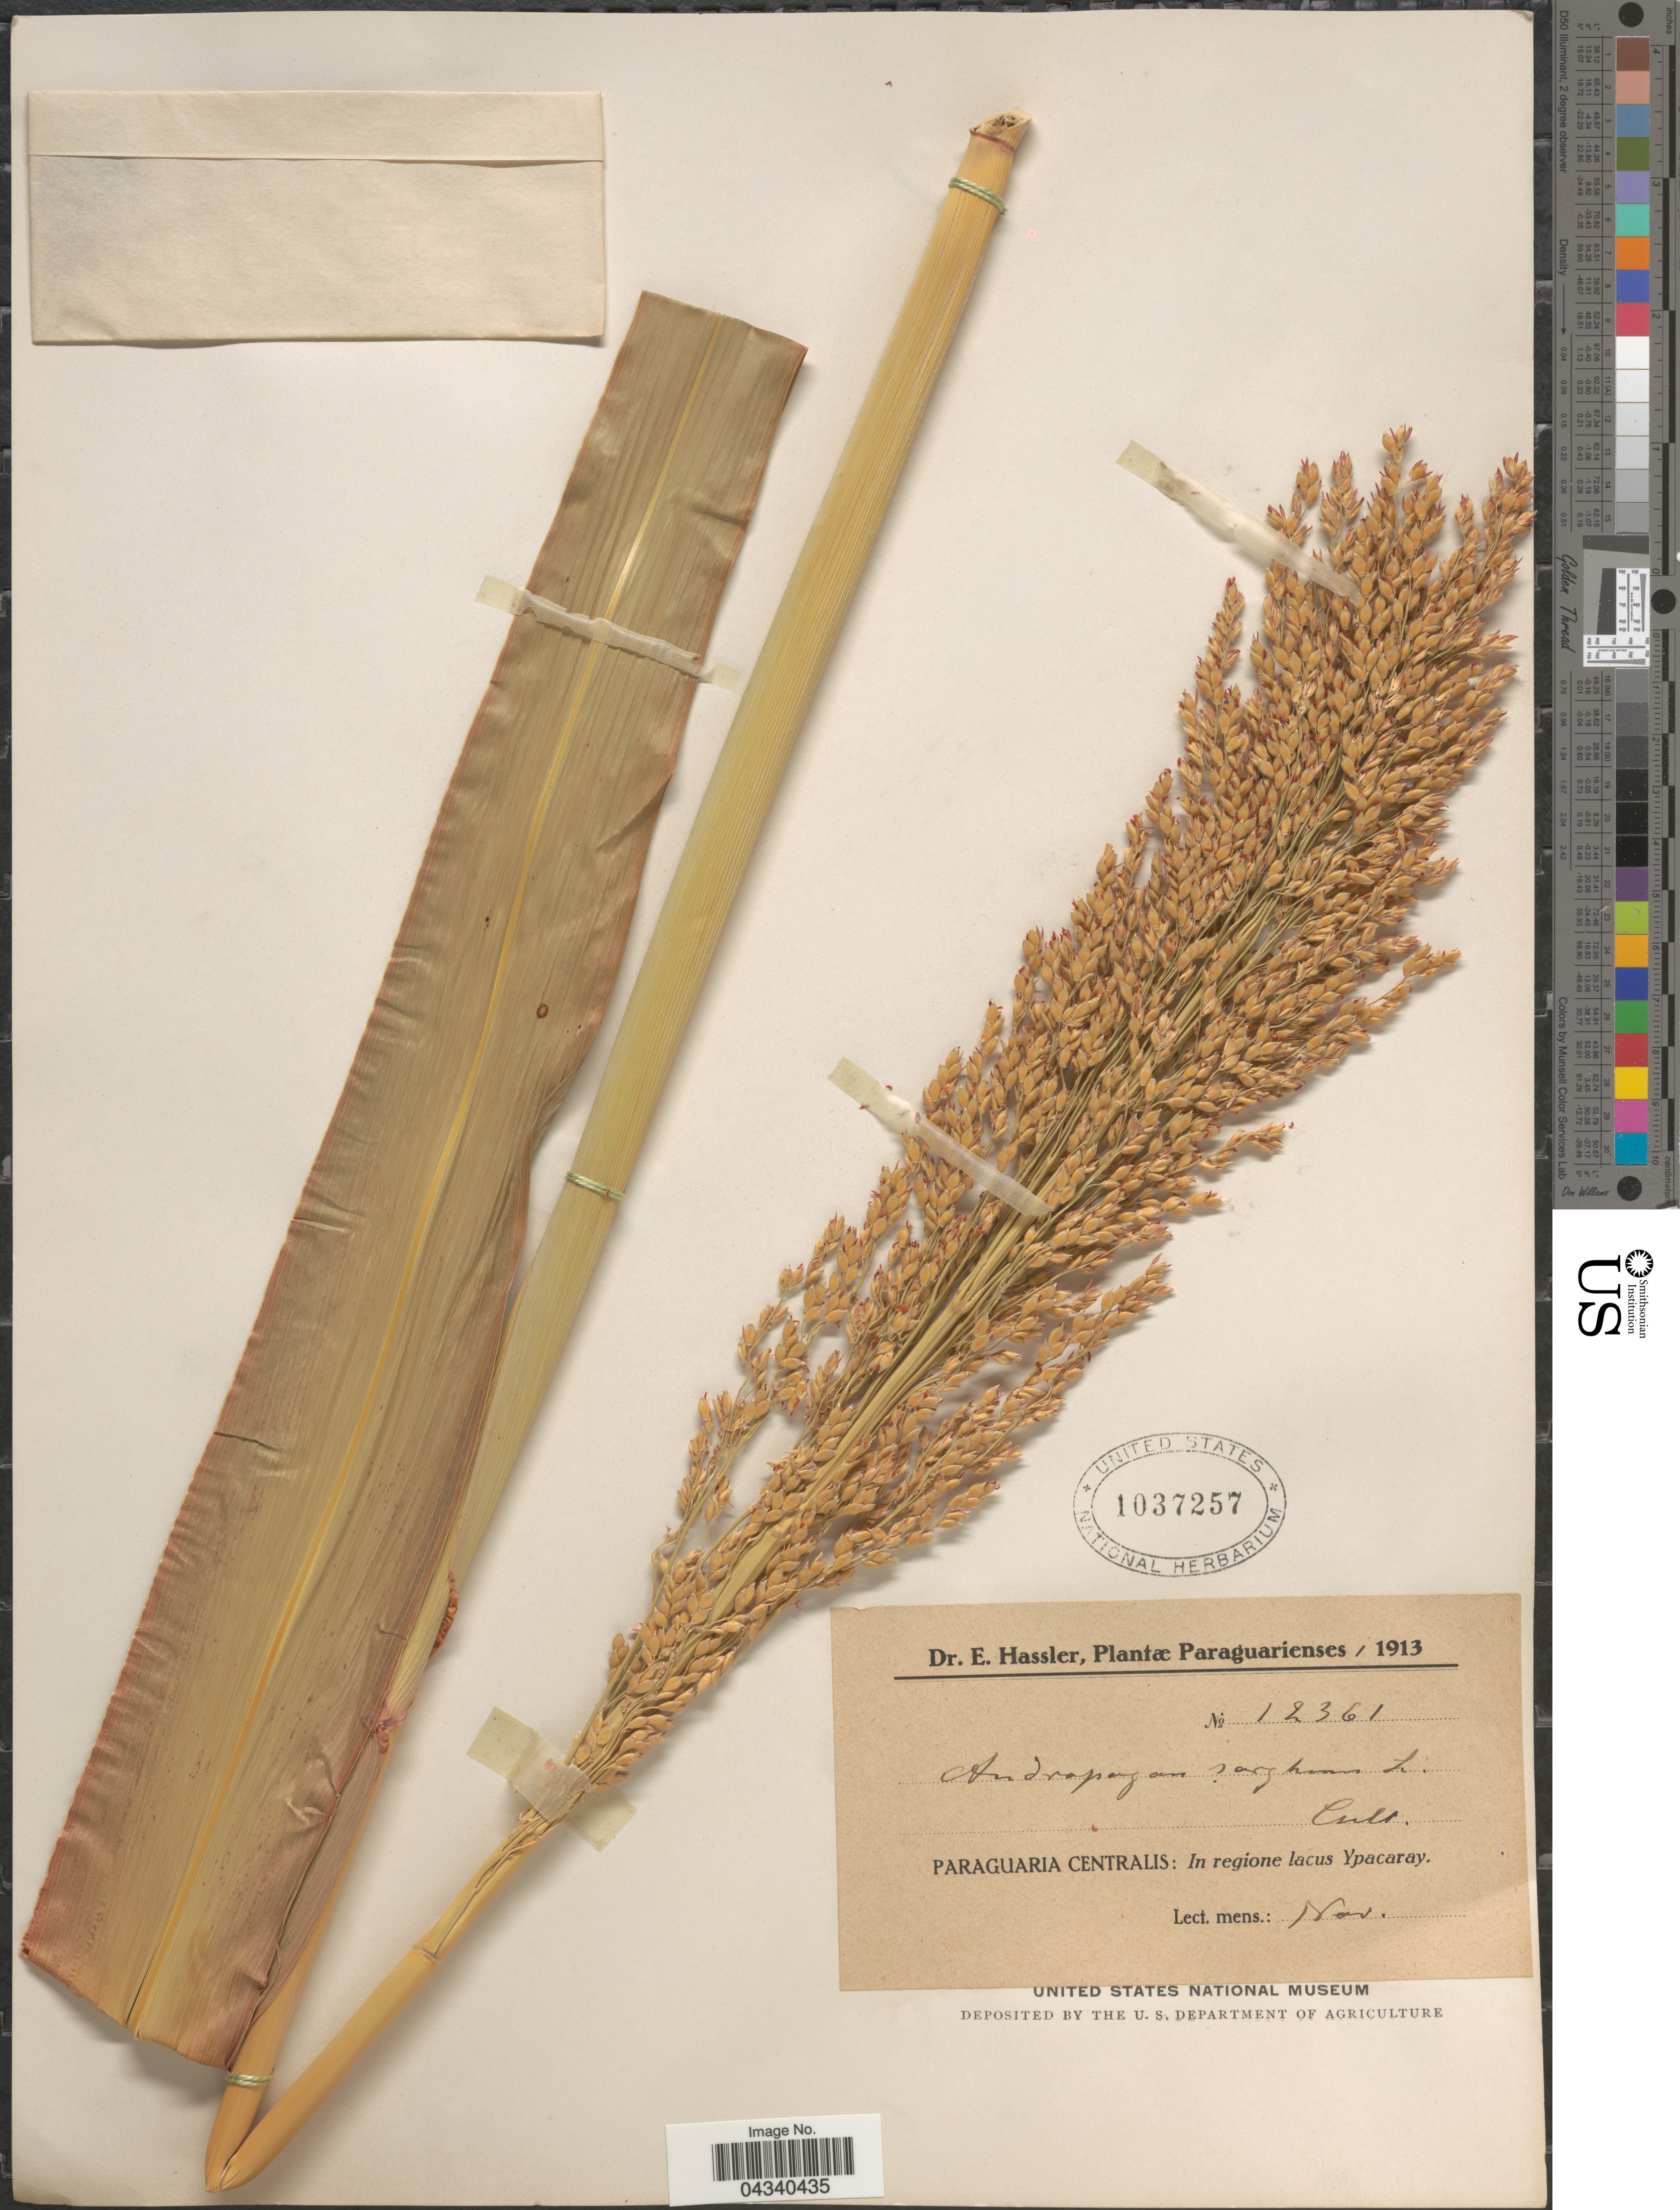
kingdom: Plantae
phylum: Tracheophyta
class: Liliopsida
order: Poales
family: Poaceae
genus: Sorghum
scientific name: Sorghum drummondii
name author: (Steud.) Nees ex Millsp. & Chase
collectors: E. Hassler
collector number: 12361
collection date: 1913-11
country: Paraguay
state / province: Paraguari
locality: Paraguaria Centralis: In regíone lacus Ypacaray.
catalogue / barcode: US 1037257